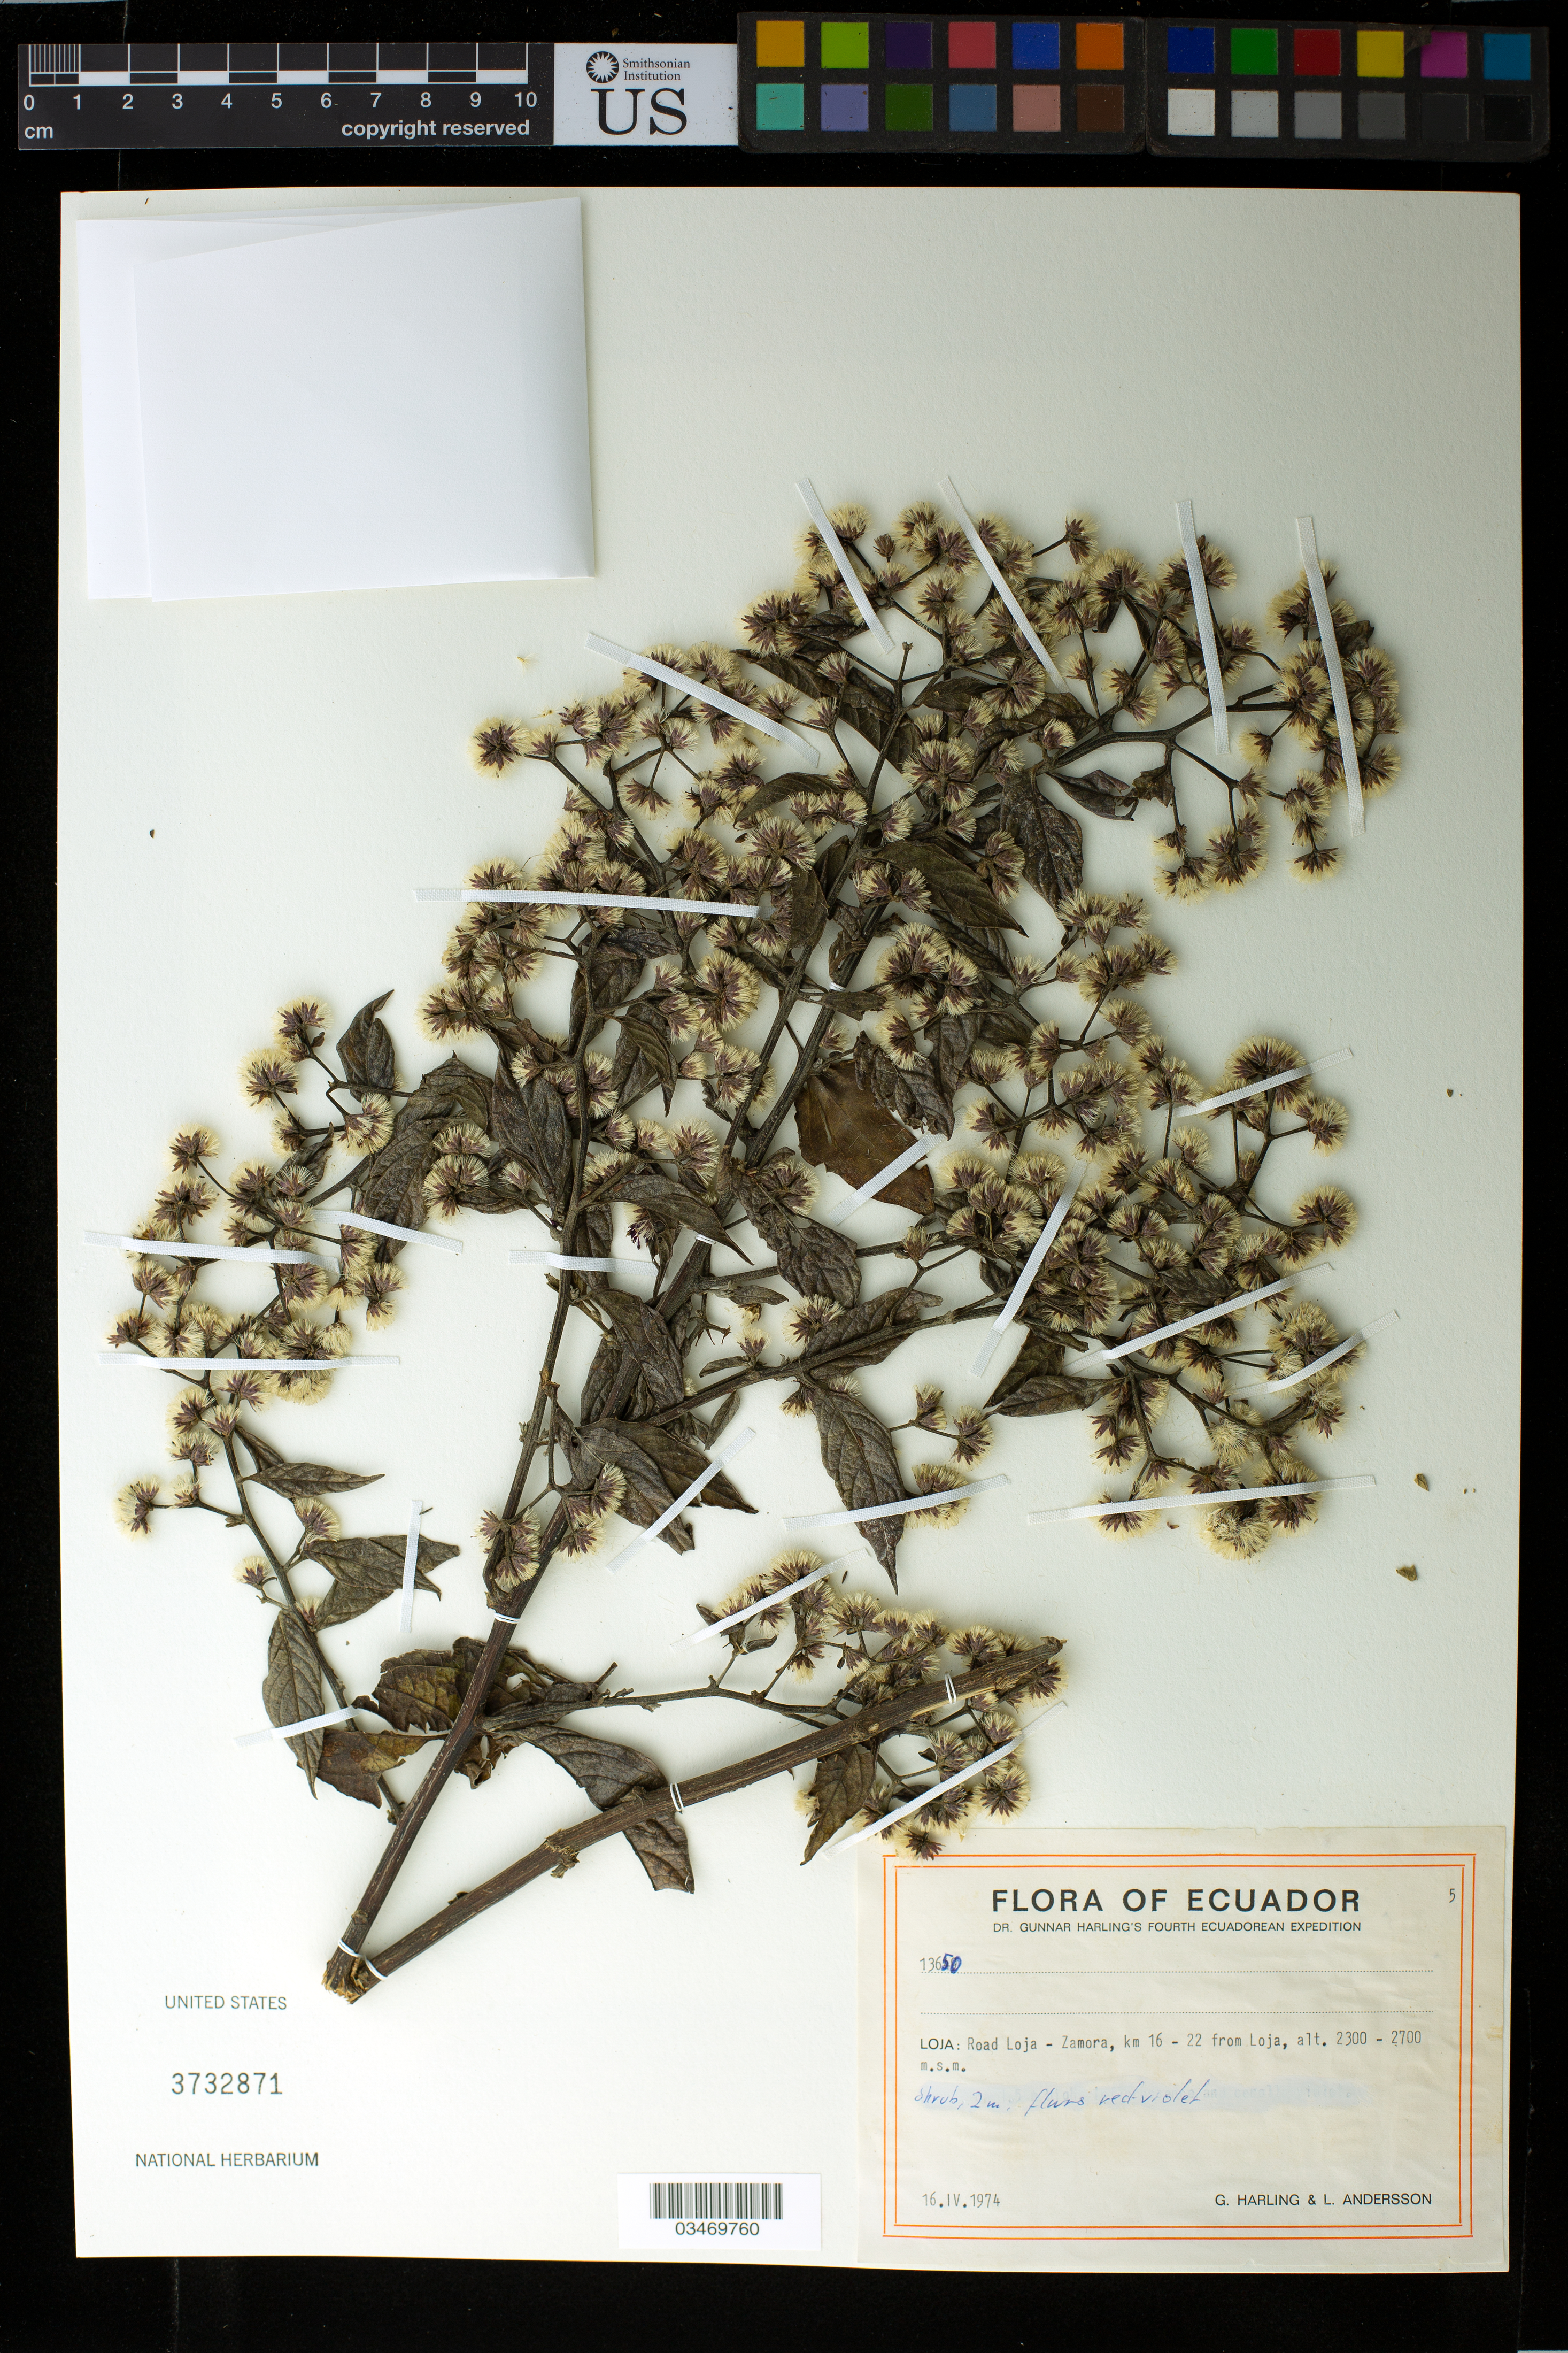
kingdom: Plantae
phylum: Tracheophyta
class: Magnoliopsida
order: Asterales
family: Asteraceae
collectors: G. Harling & L. Andersson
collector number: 13650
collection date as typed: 16 Apr 1974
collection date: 1974-04-16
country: Ecuador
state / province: Loja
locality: Road Loja-Zamora, km 16-22 from Loja.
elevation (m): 2300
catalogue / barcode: US 3732871